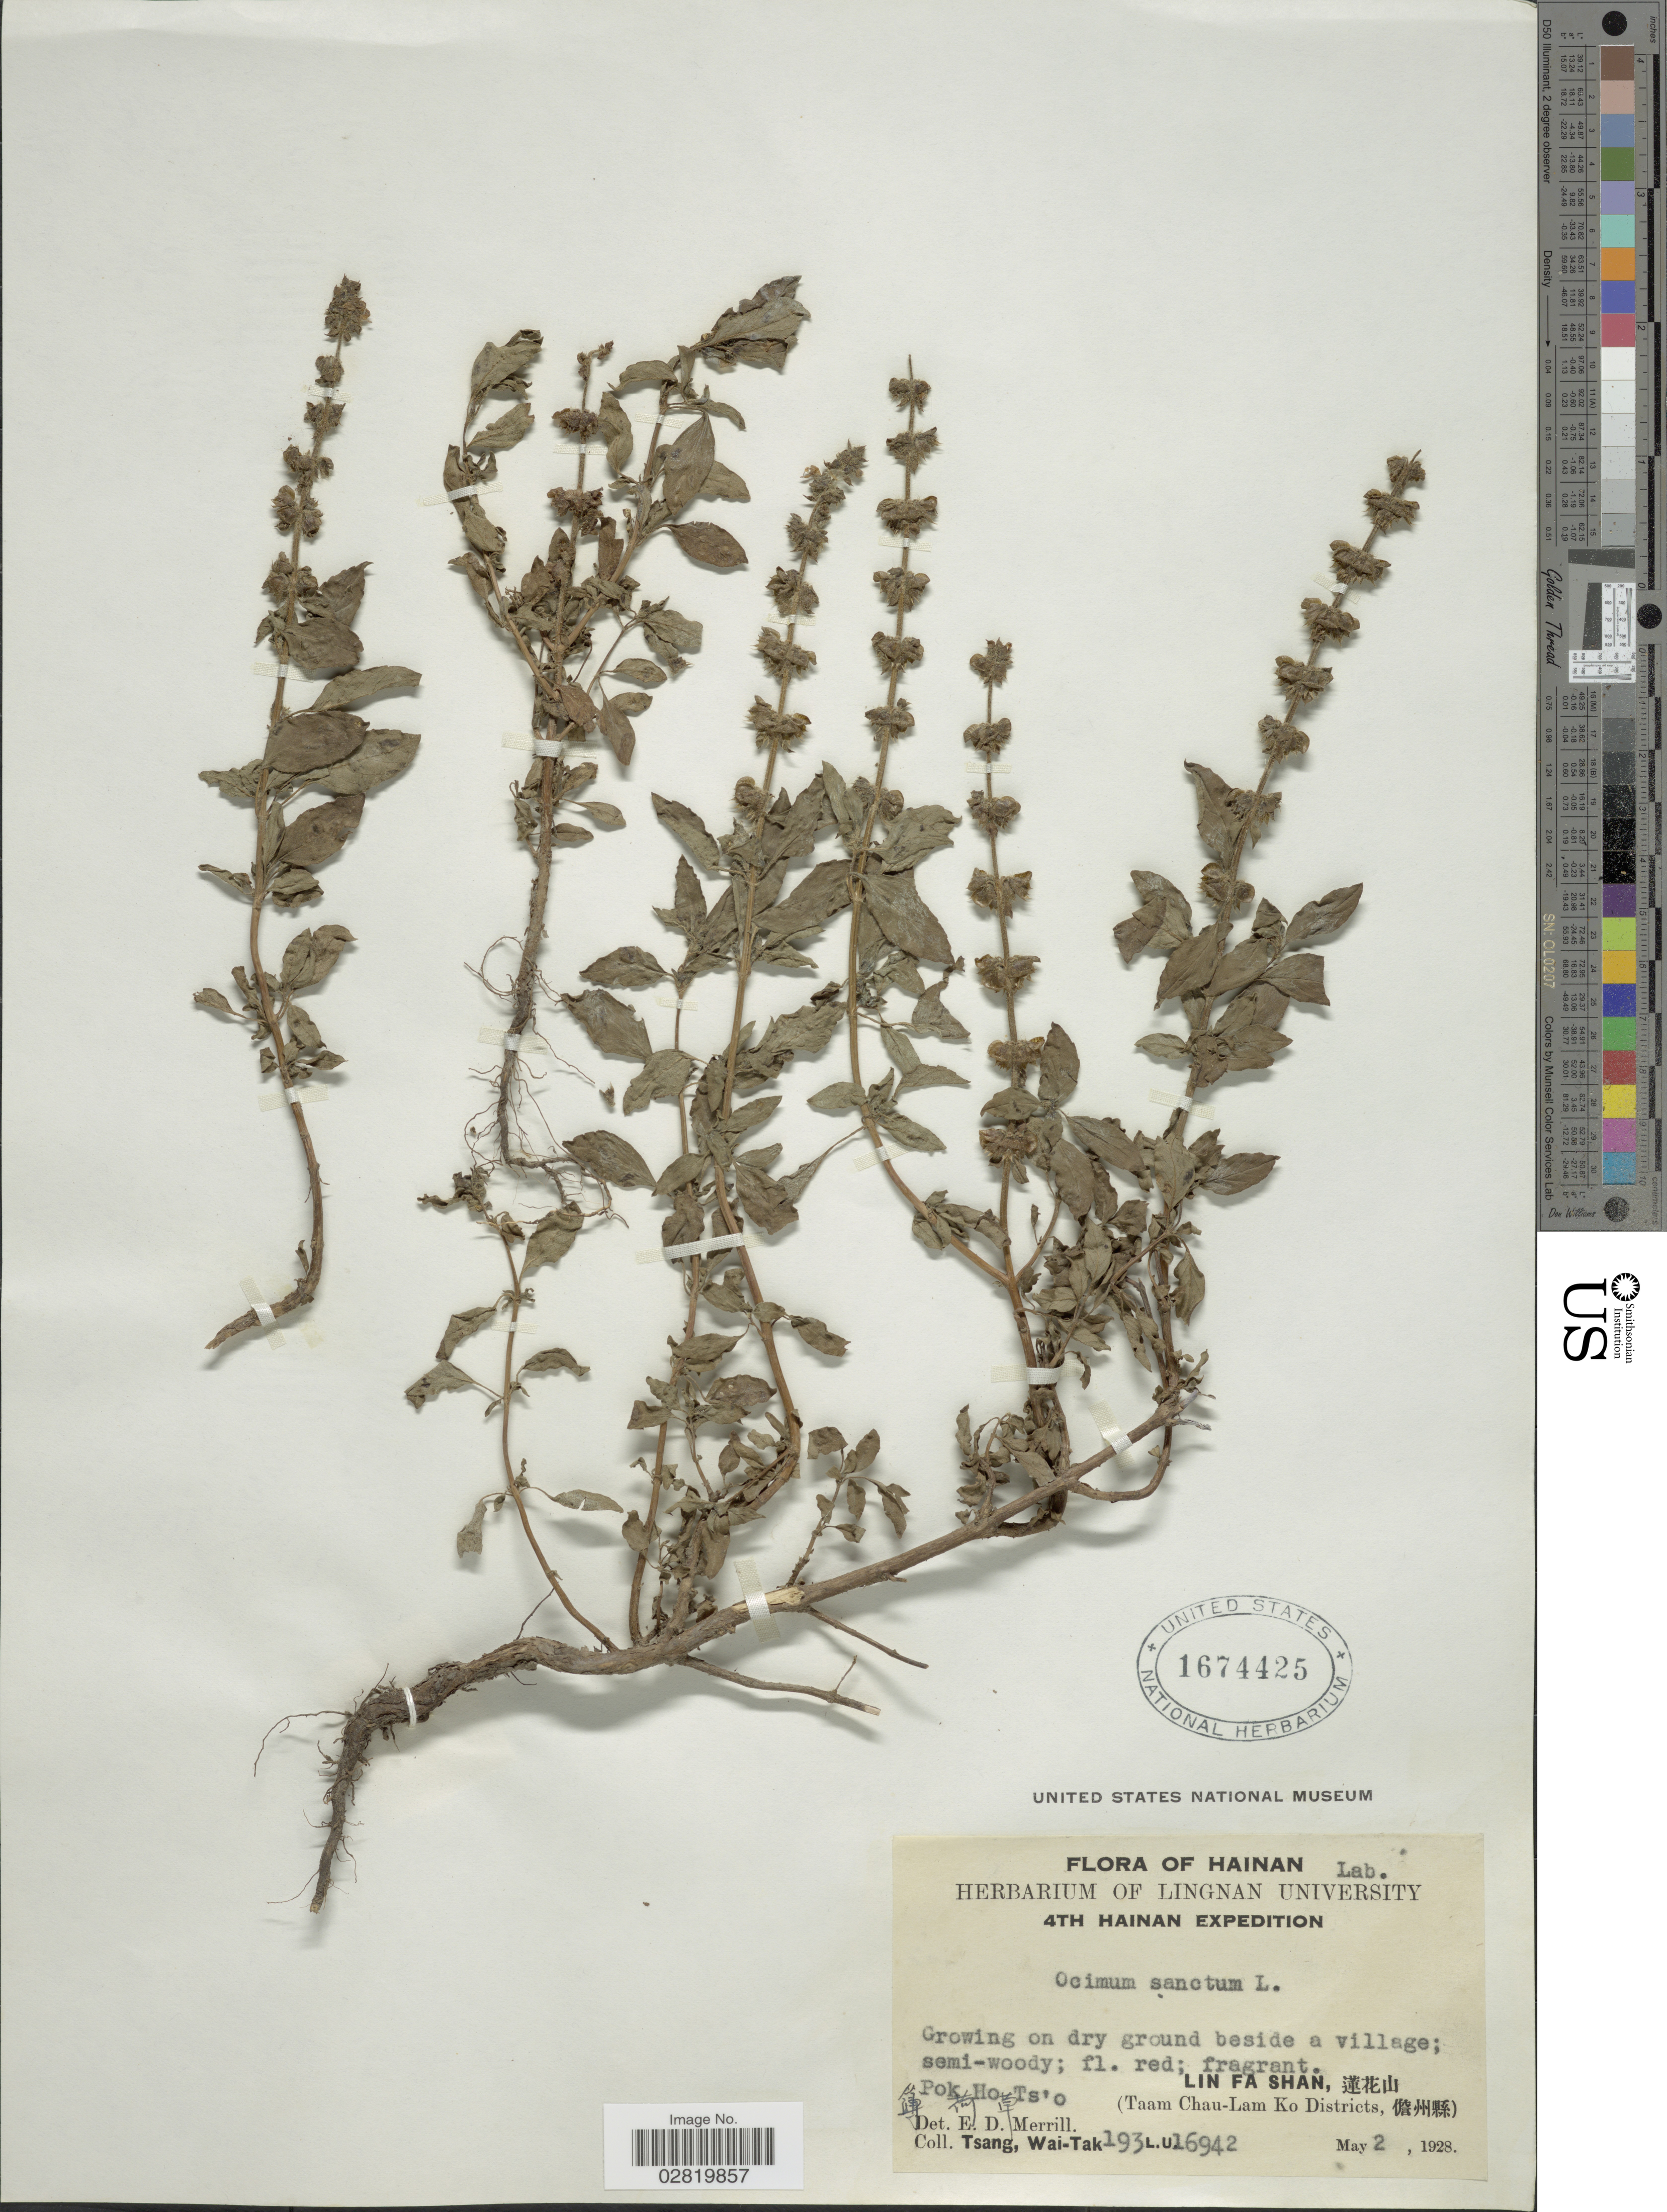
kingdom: Plantae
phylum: Tracheophyta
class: Magnoliopsida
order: Lamiales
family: Lamiaceae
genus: Ocimum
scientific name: Ocimum sanctum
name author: L.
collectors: W. T. Tsang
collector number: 193/16942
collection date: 1928-05-02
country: China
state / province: Hainan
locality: Hainan, Lin Fa Shan (Taam Chau-Lam Ko Districts) Pok Ho Ts'o.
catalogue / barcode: US 1674425